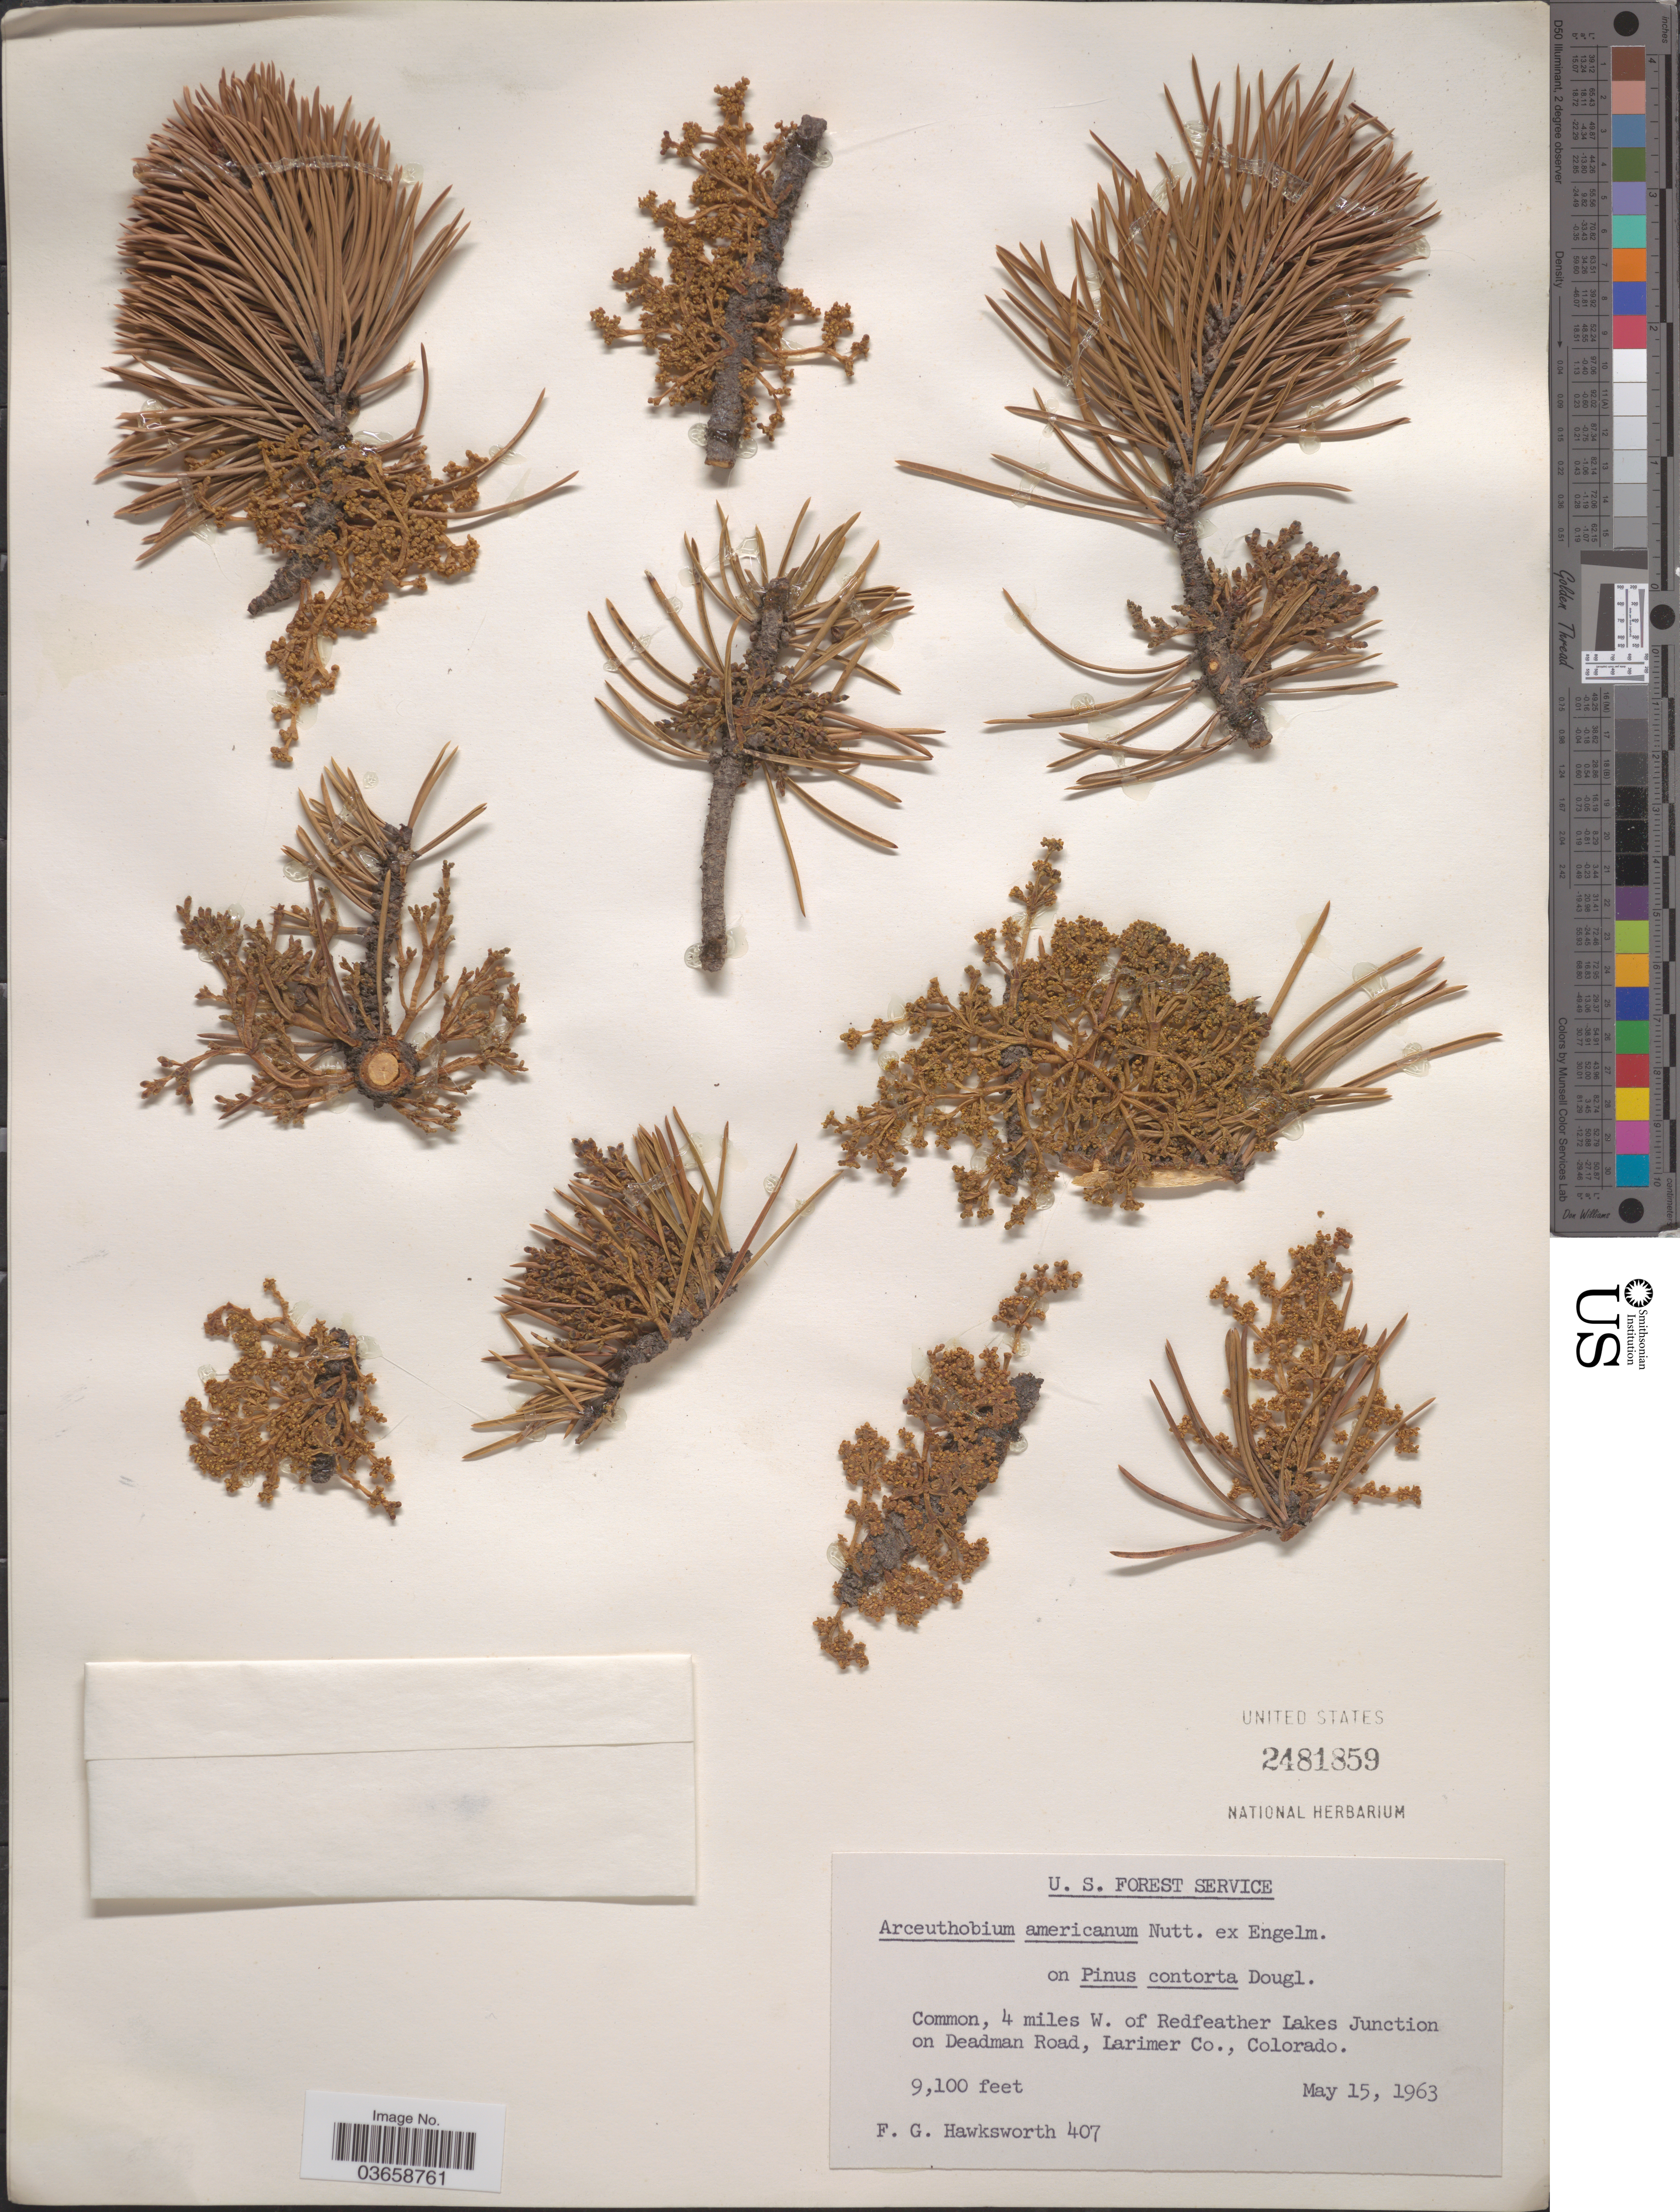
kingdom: Plantae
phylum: Tracheophyta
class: Magnoliopsida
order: Santalales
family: Viscaceae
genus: Arceuthobium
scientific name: Arceuthobium americanum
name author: Nutt. ex A. Gray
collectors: F. G. Hawksworth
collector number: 407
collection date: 1963-05-15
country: United States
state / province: Colorado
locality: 4 miles W. of Redfeather Lakes Junction on Deadman Road, Larimer Co.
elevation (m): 2774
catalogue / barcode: US 2481859